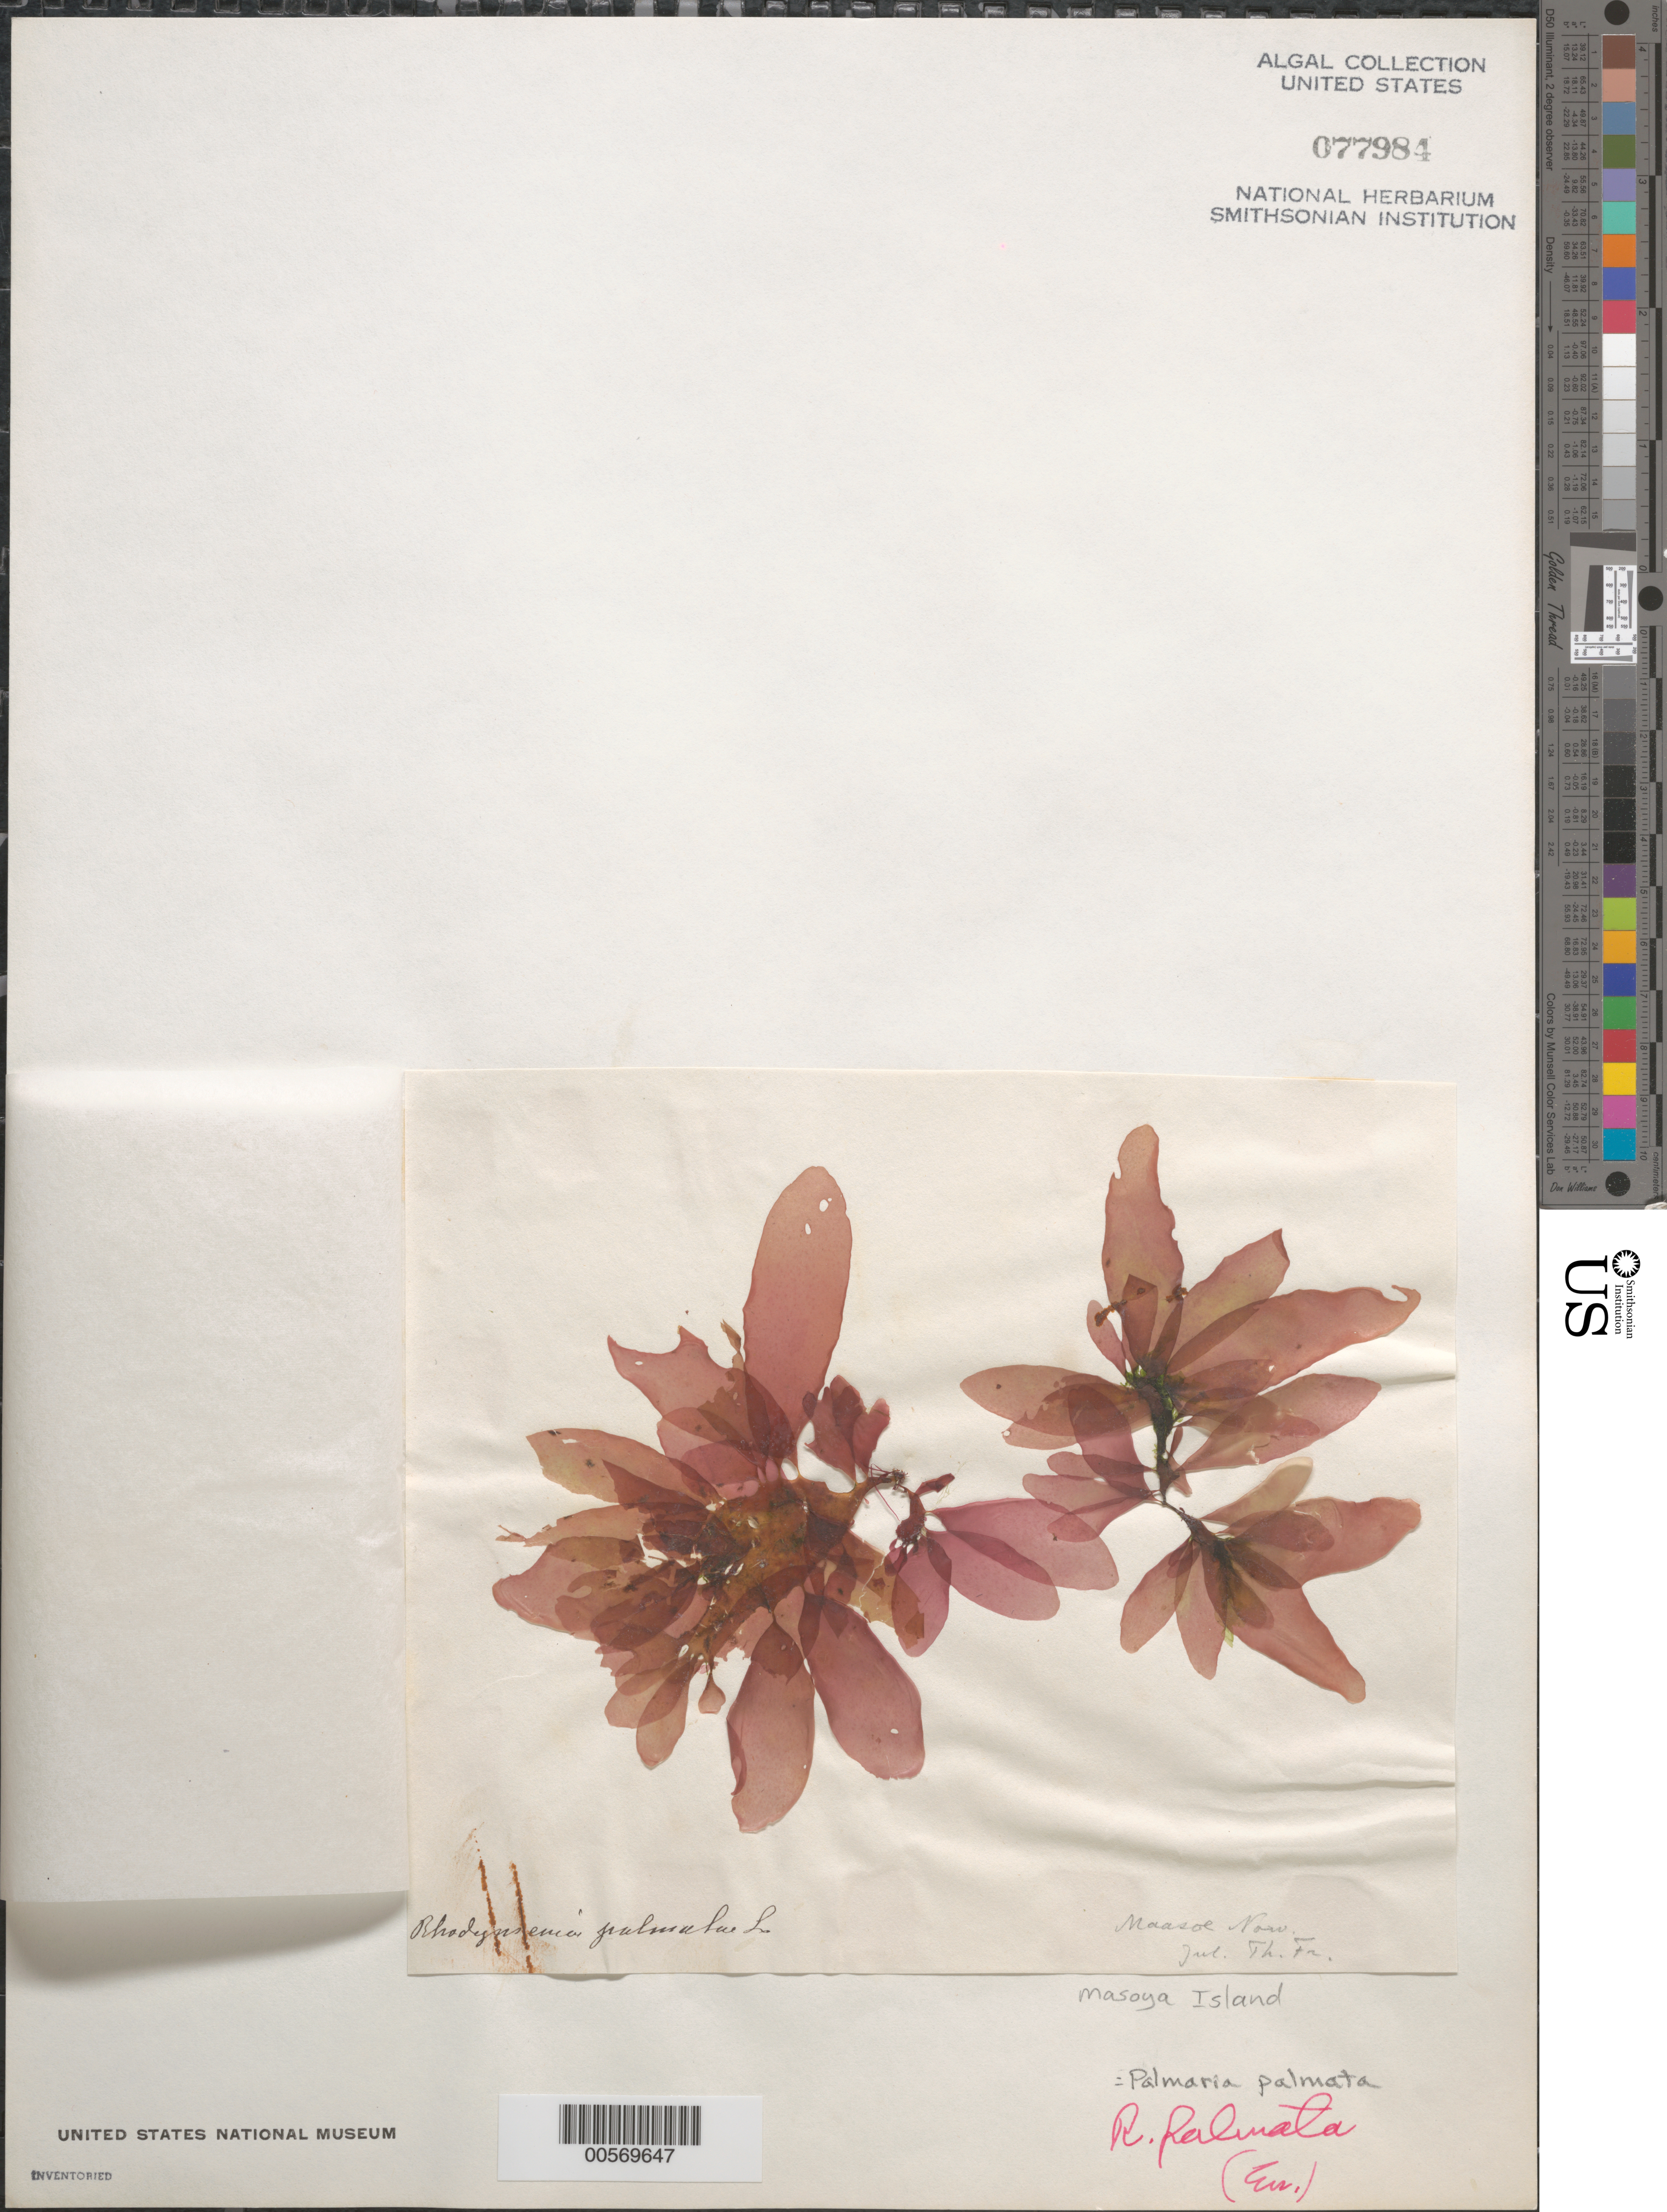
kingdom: Plantae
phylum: Rhodophyta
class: Florideophyceae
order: Palmariales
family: Palmariaceae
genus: Palmaria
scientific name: Palmaria palmata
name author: (L.) F. Weber & D. Mohr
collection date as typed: Jul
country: Norway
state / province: Finnmark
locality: Masoya island (maasoe)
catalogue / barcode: US 77984